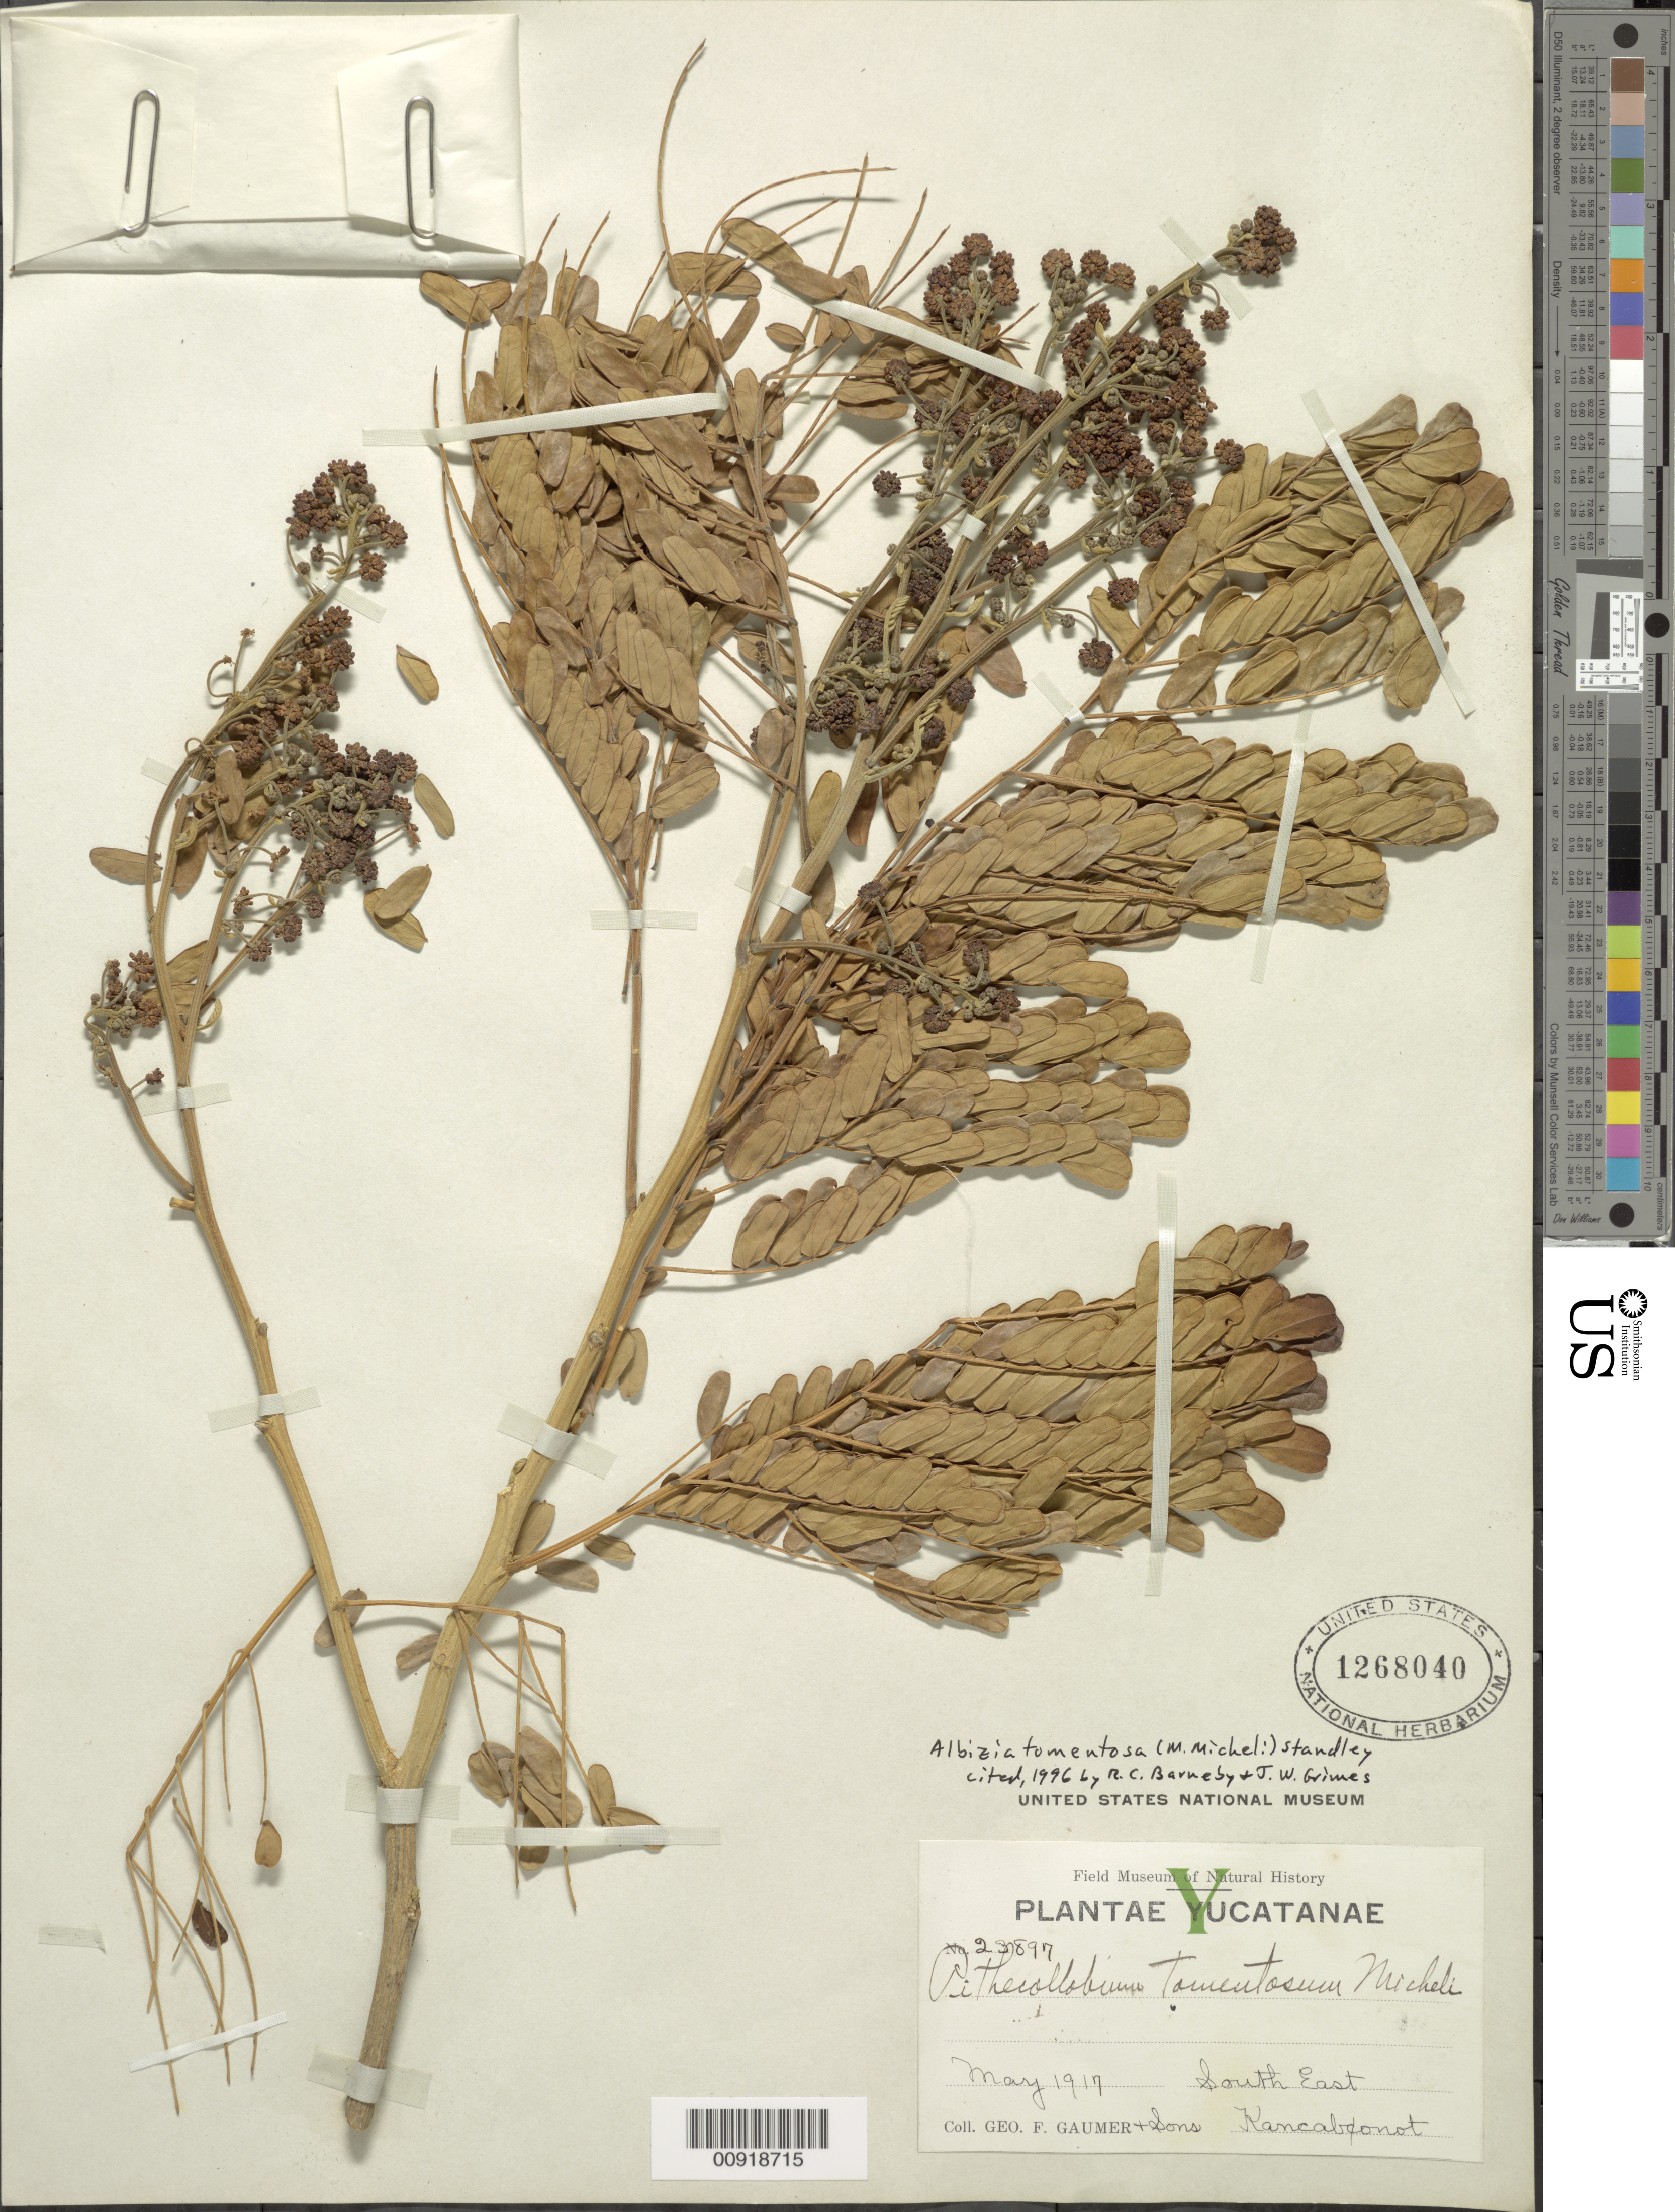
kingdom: Plantae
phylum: Tracheophyta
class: Magnoliopsida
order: Fabales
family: Fabaceae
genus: Pseudalbizzia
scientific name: Pseudalbizzia tomentosa var. tomentosa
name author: (Micheli) Koenen & Duno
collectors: G. F. Gaumer & et al.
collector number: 23897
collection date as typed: May 1917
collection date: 1917-05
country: Mexico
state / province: Yucatán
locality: South East Kancabonot.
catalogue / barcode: US 1268040